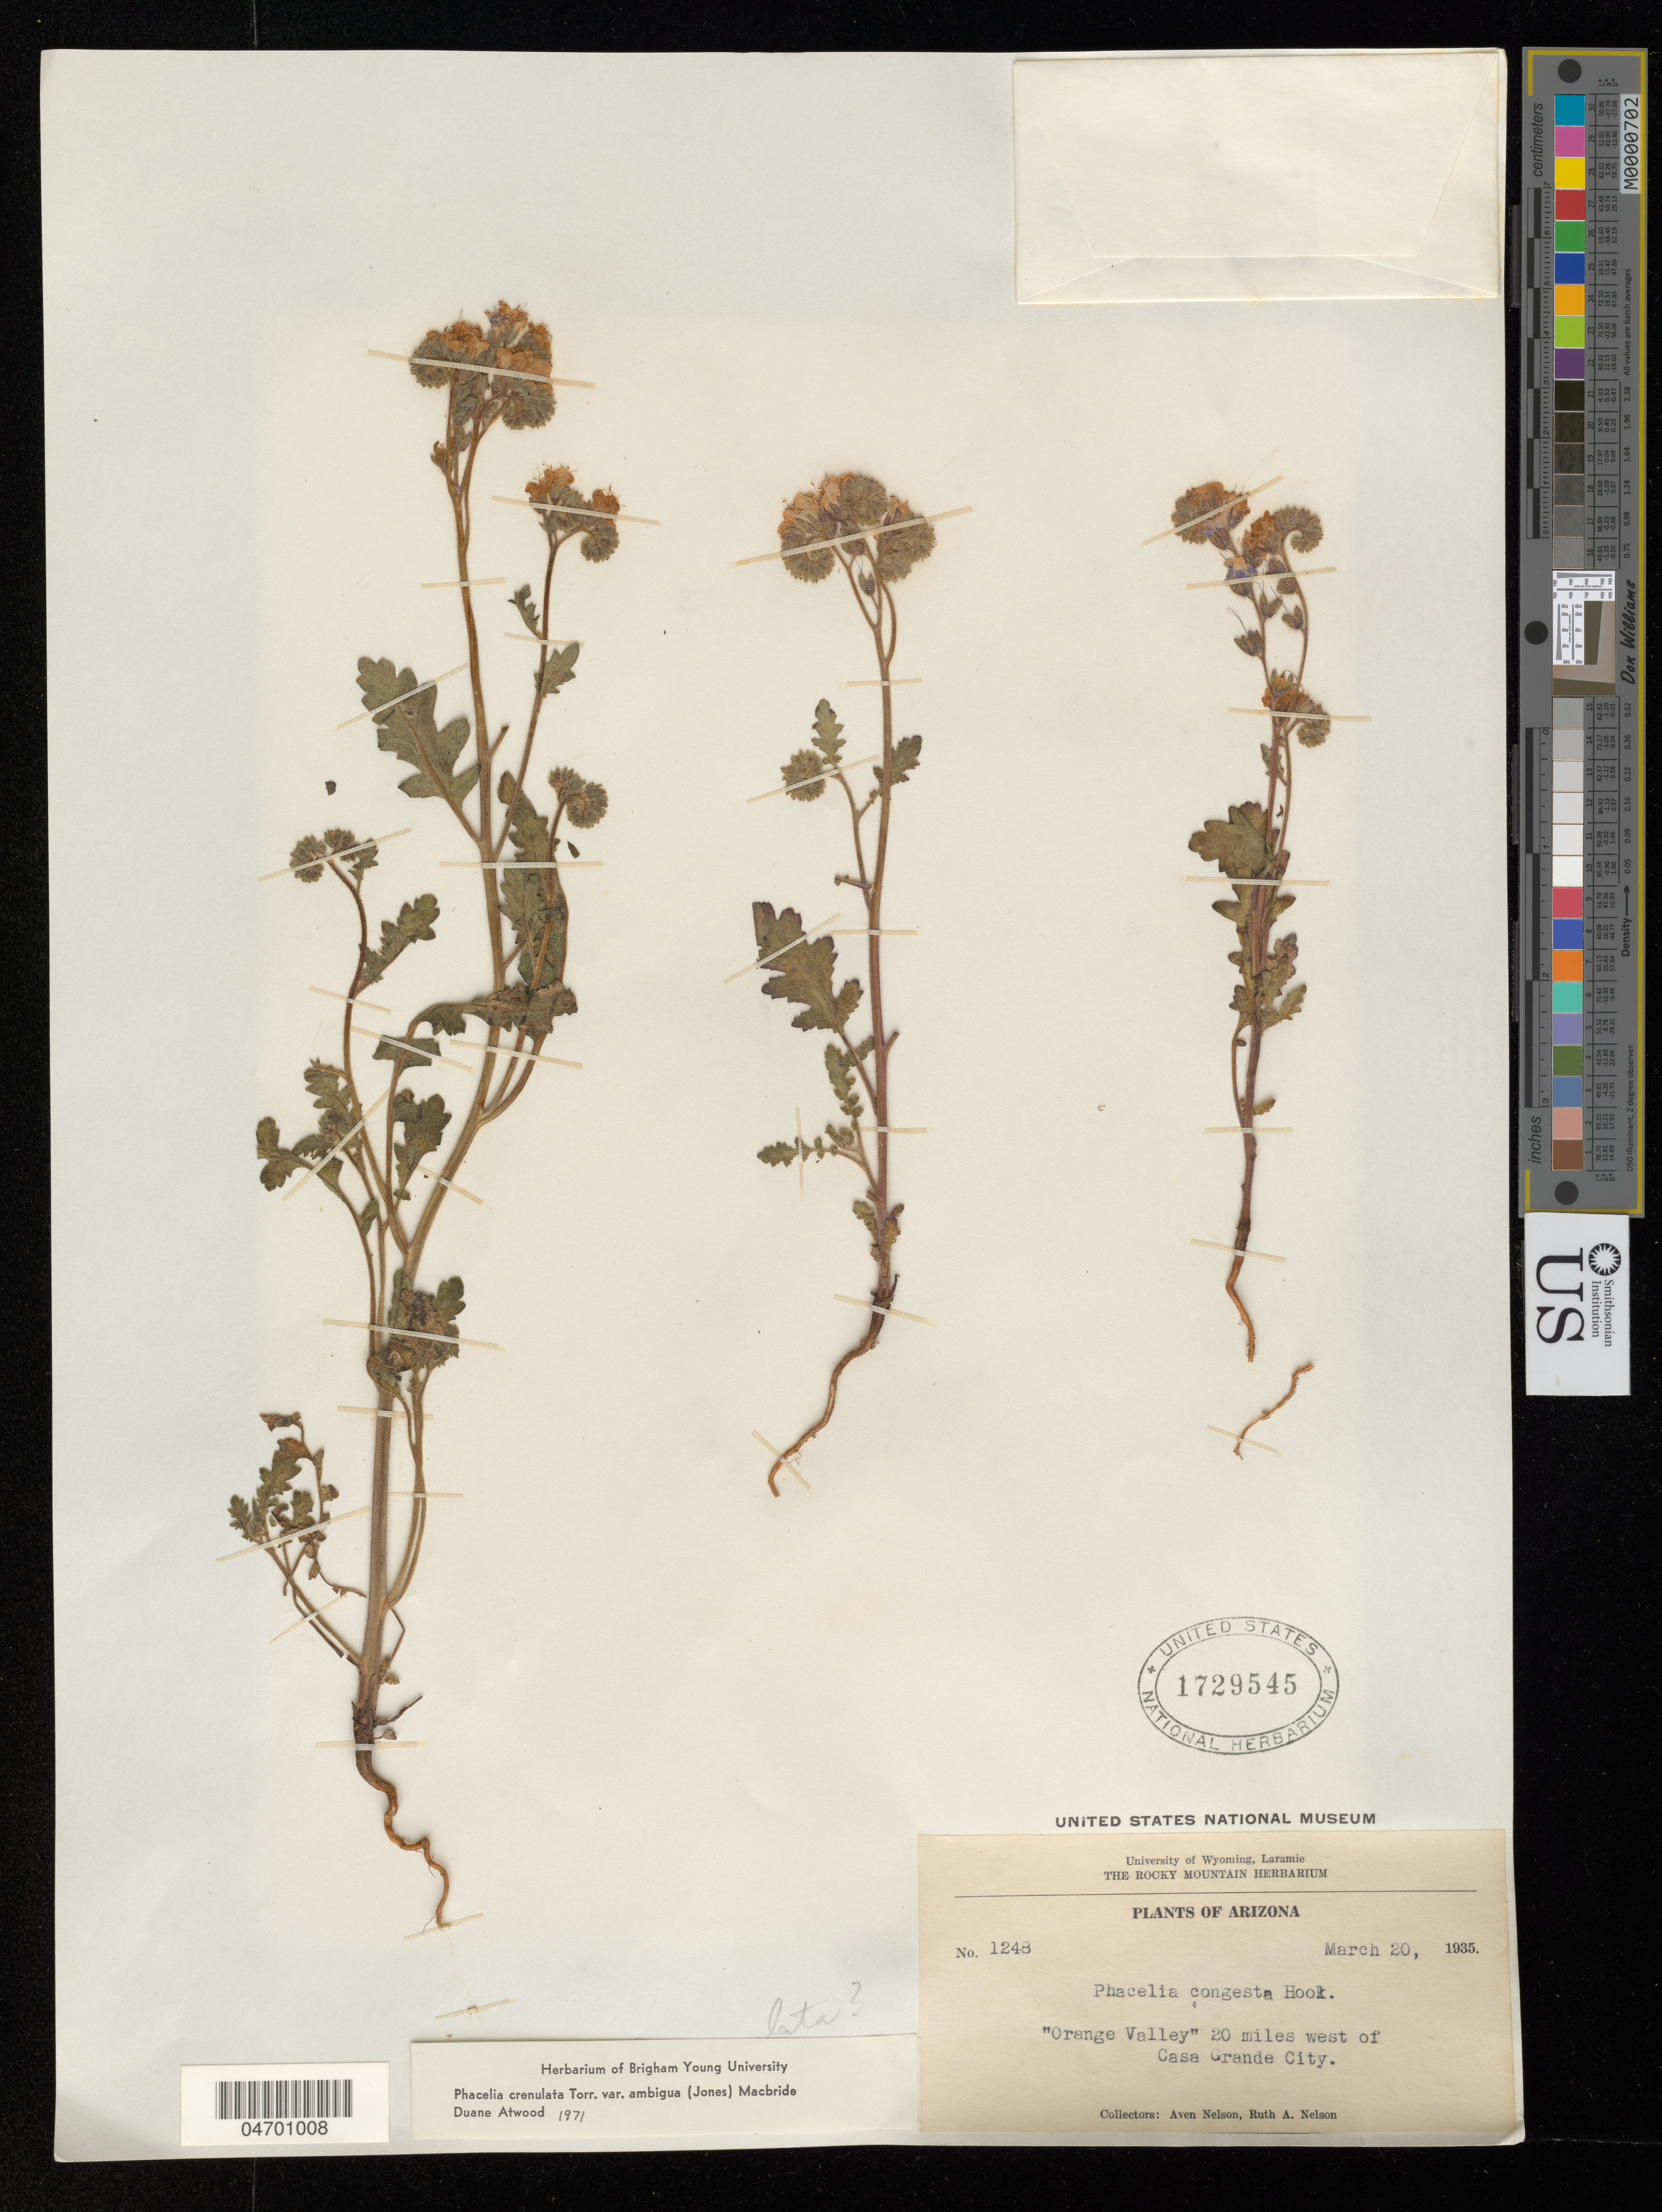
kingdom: Plantae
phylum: Tracheophyta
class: Magnoliopsida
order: Boraginales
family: Hydrophyllaceae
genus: Phacelia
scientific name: Phacelia crenulata var. ambigua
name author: (M.E. Jones) J.F. Macbr.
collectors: A. Nelson & R. A. Nelson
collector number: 1248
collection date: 1935-03-20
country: United States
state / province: Arizona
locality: "Orange Valley" 20 miles west of Casa Grande City.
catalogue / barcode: US 1729545